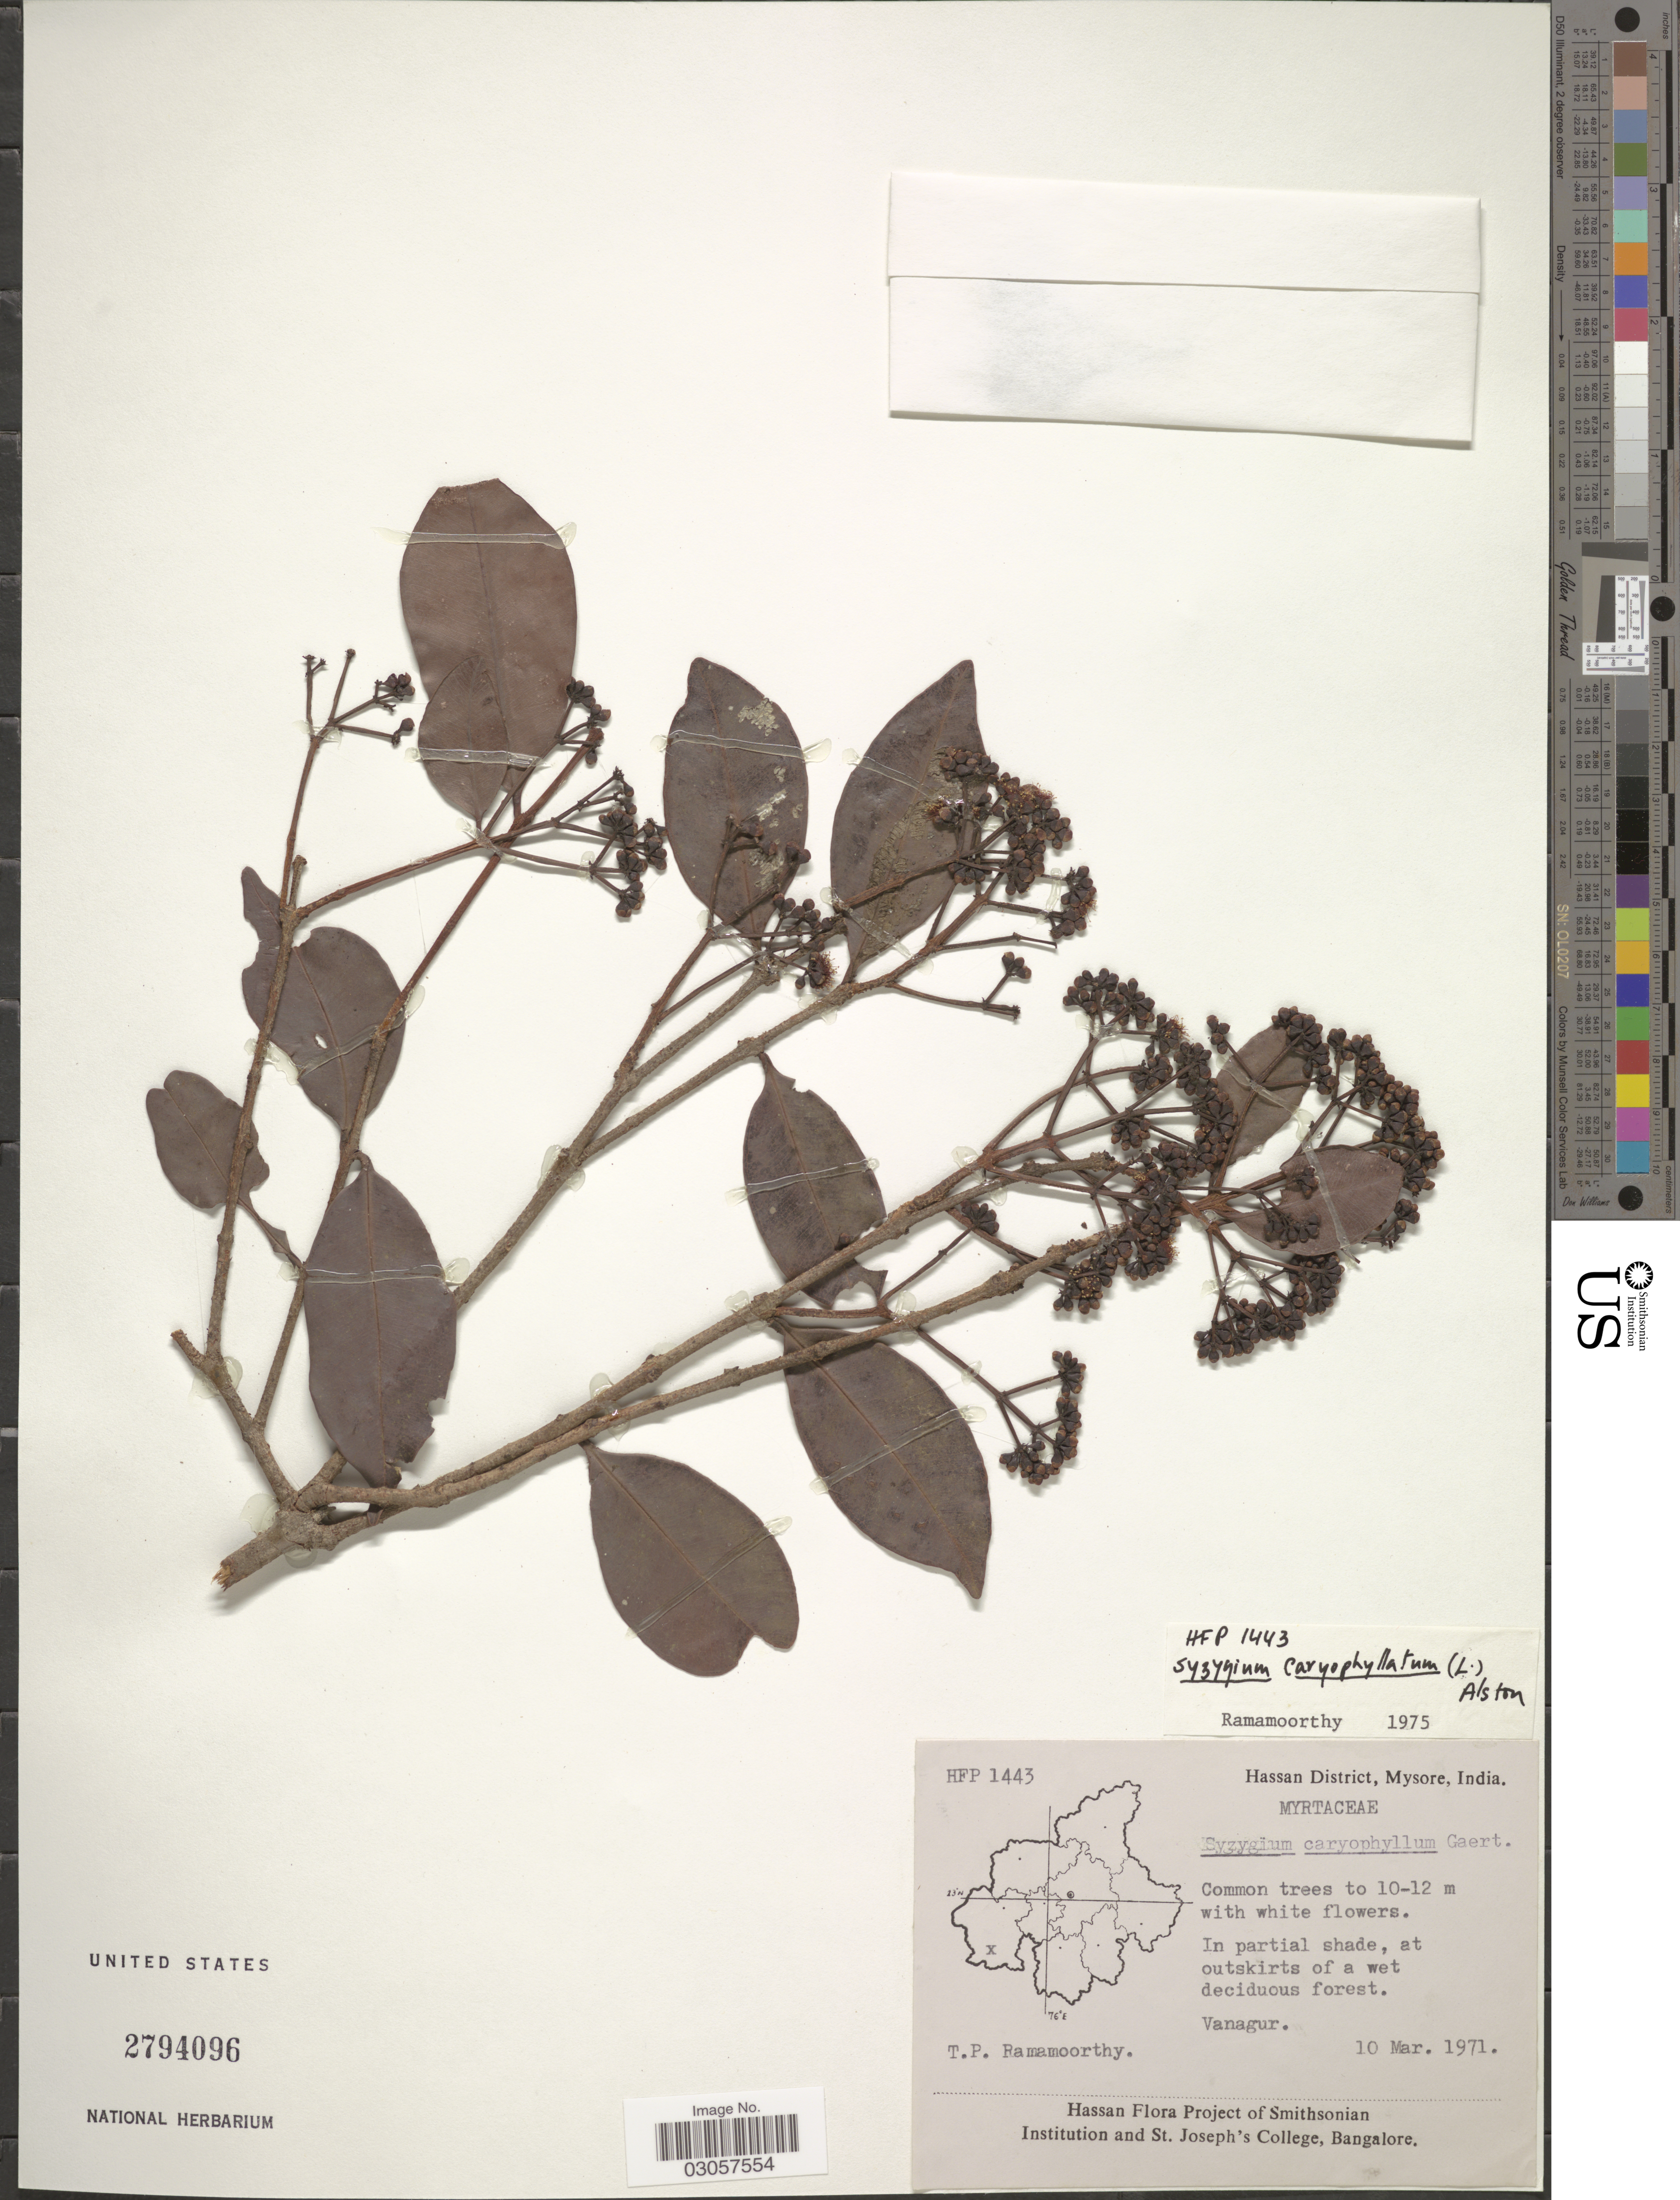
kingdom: Plantae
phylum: Tracheophyta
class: Magnoliopsida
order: Myrtales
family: Myrtaceae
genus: Syzygium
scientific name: Syzygium caryophyllatum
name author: (L.) Alston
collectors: T. P. Ramamoorthy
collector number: HFP 1443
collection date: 1971-03-10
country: India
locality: Hassan District, Mysore, India, Vanagur.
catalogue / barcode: US 2794096